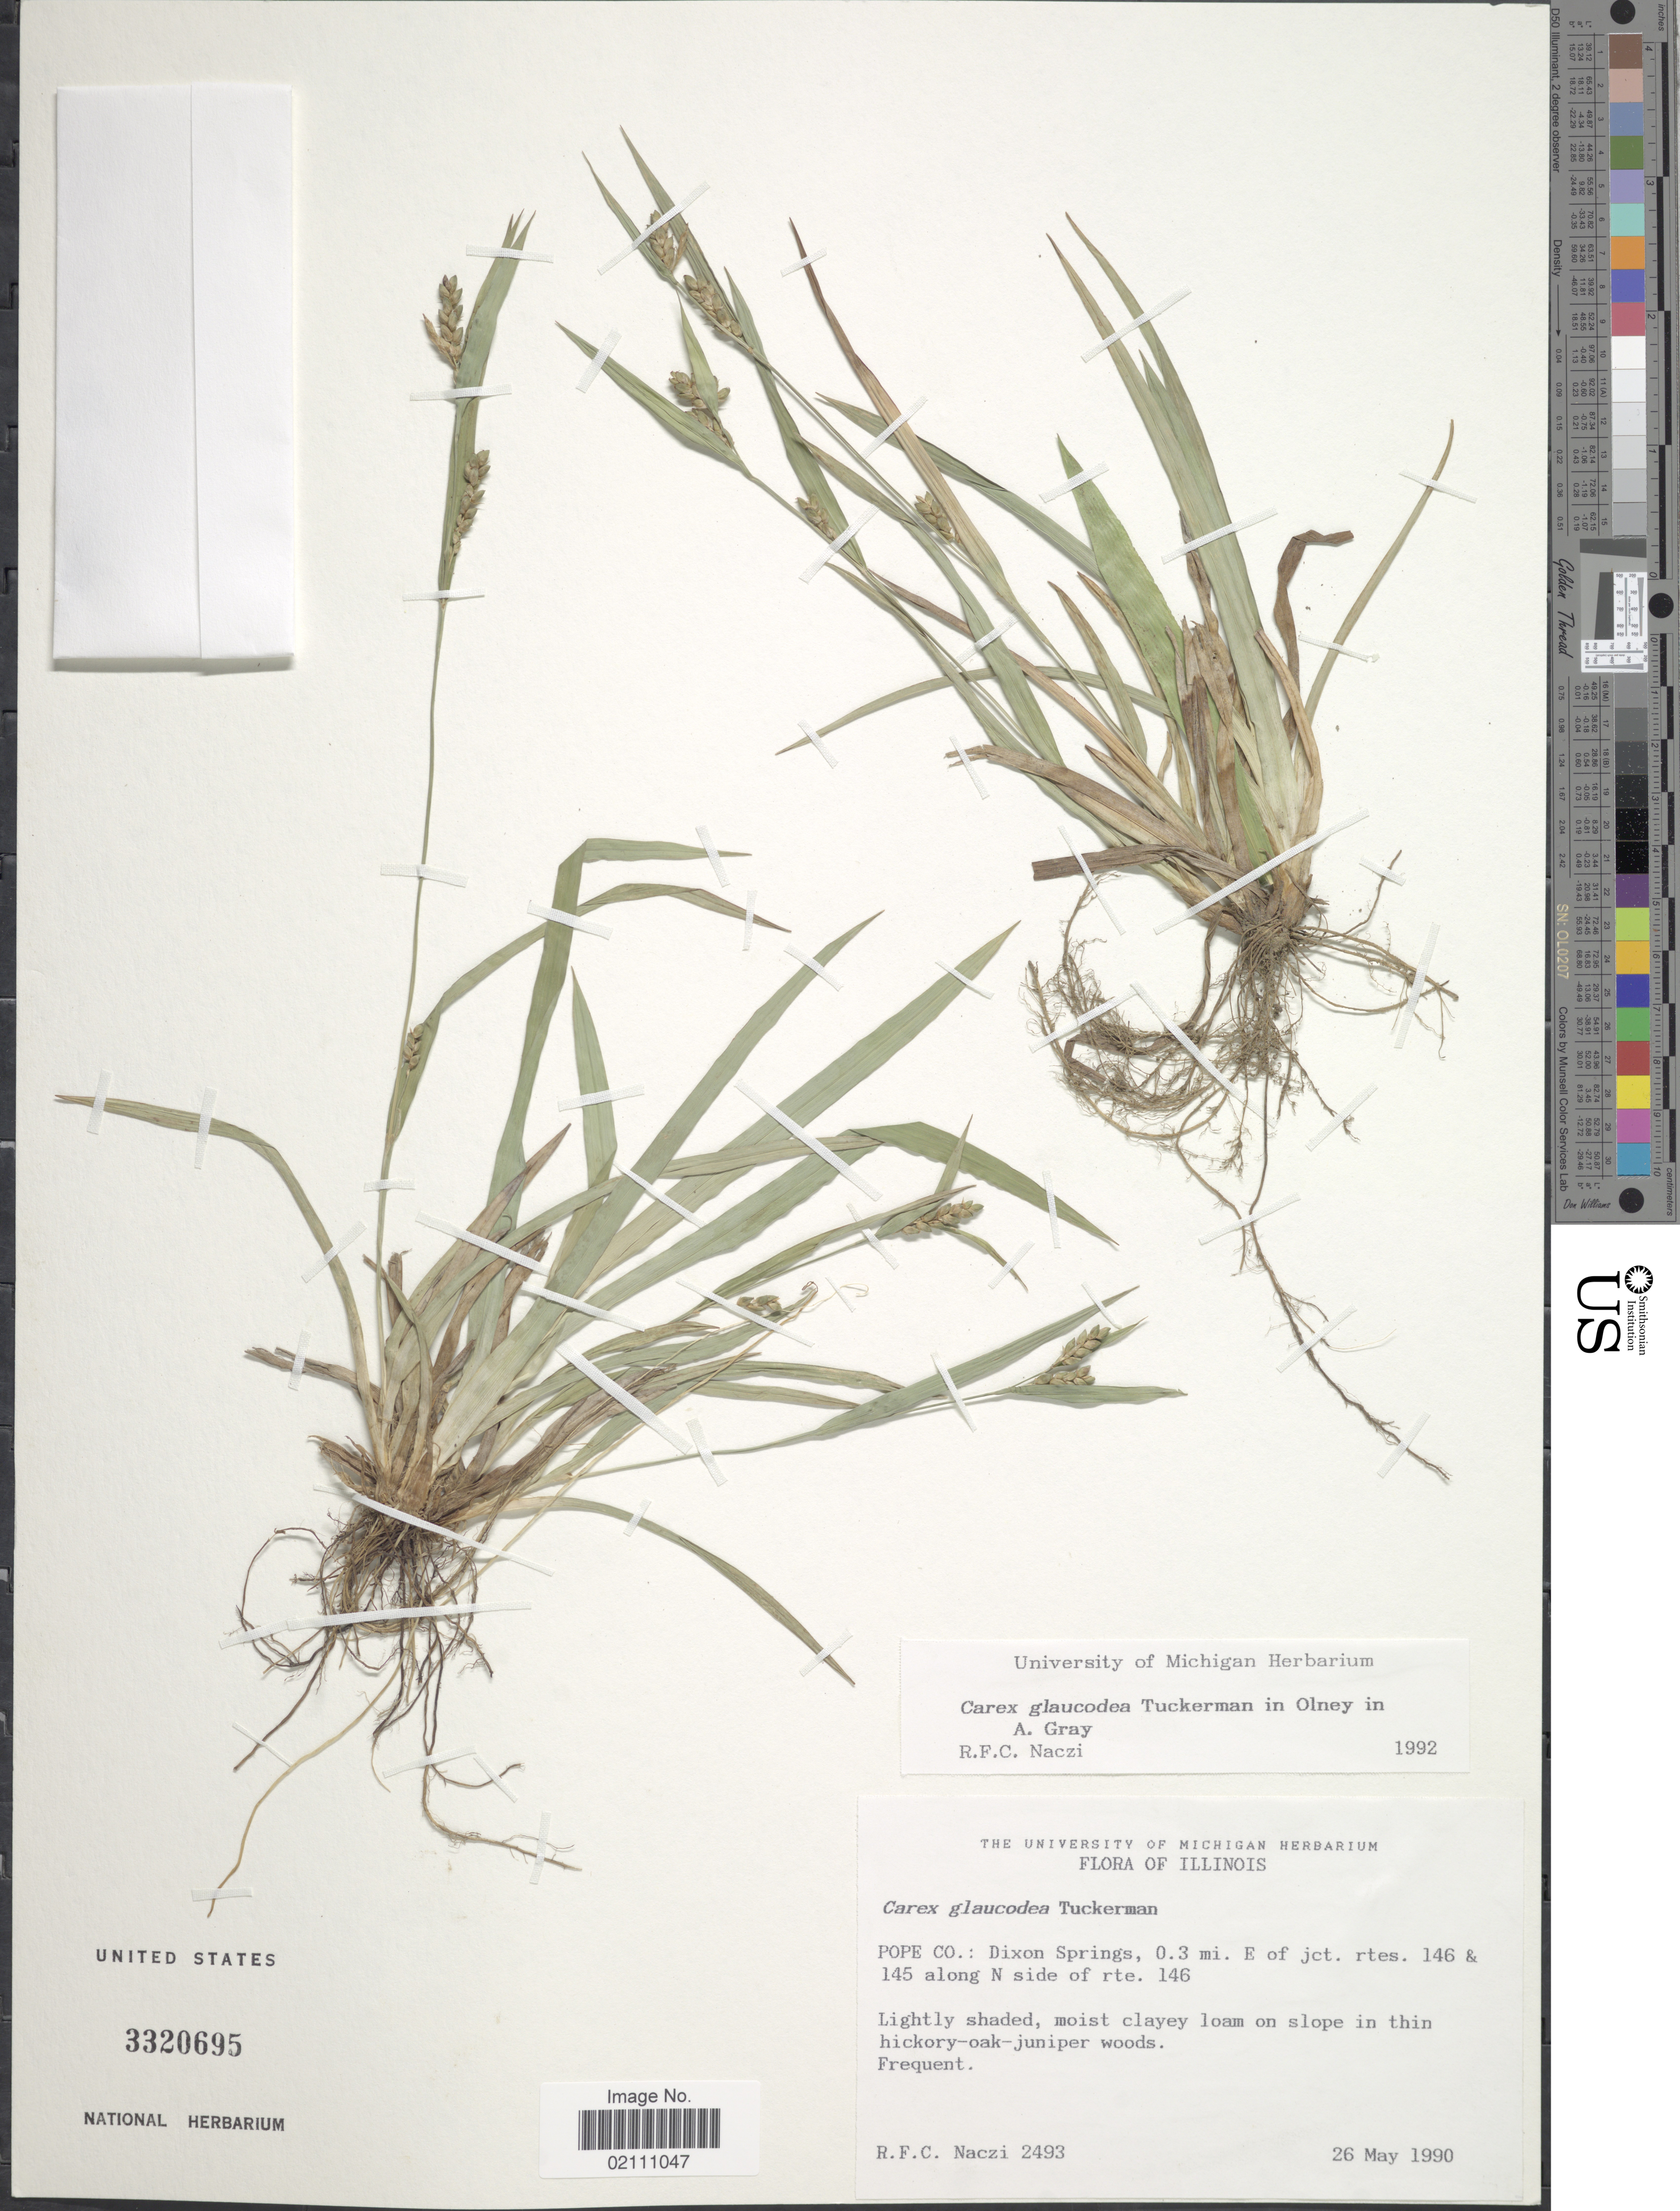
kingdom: Plantae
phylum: Tracheophyta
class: Liliopsida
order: Poales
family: Cyperaceae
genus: Carex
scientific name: Carex glaucodea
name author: Tuck. ex Olney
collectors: R. F. C. Naczi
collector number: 2493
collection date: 1990-05-26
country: United States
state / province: Illinois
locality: Pope Co.: Dixon Springs, 0.3 mi. E of jct rtes, 146 & 145 along N side of rte 146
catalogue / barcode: US 3320695